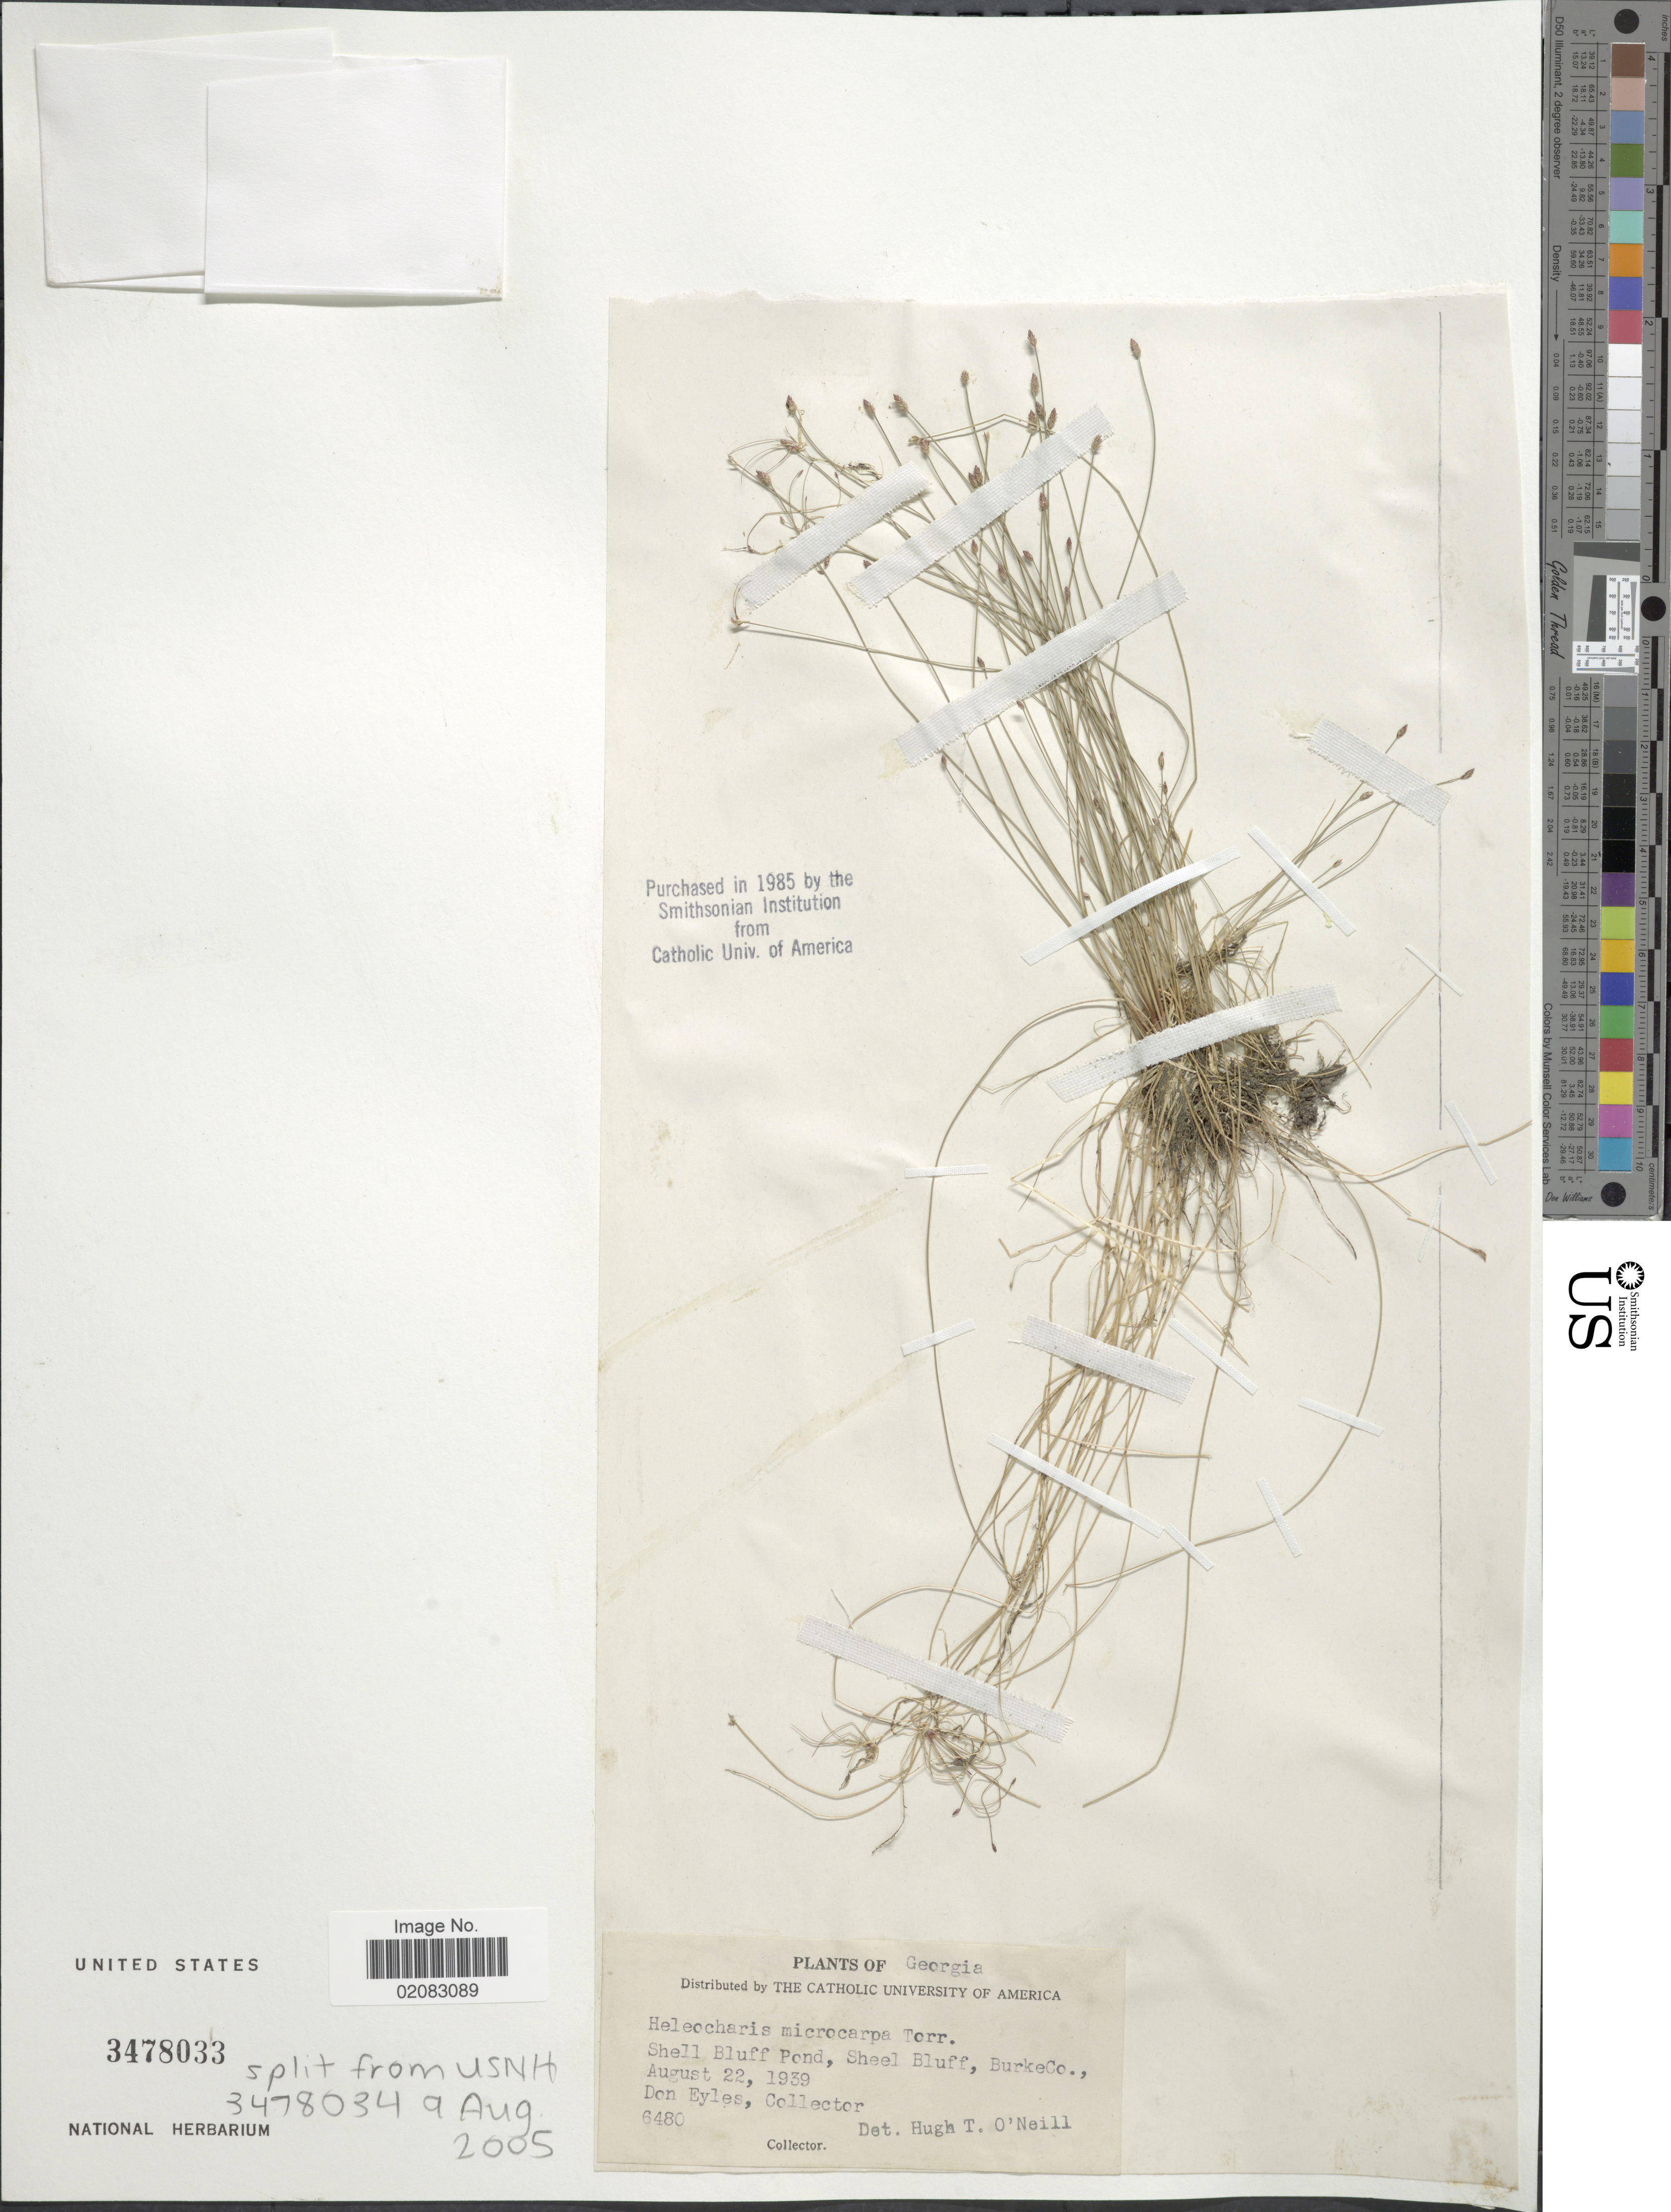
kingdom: Plantae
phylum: Tracheophyta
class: Liliopsida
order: Poales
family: Cyperaceae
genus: Eleocharis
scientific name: Eleocharis microcarpa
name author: Torr.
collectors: D. Eyles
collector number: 6480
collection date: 1939-08-22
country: United States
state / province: Georgia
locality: Shell Bluff Pond, Sheel Bluff, BurkeCo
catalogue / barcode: US 3478033